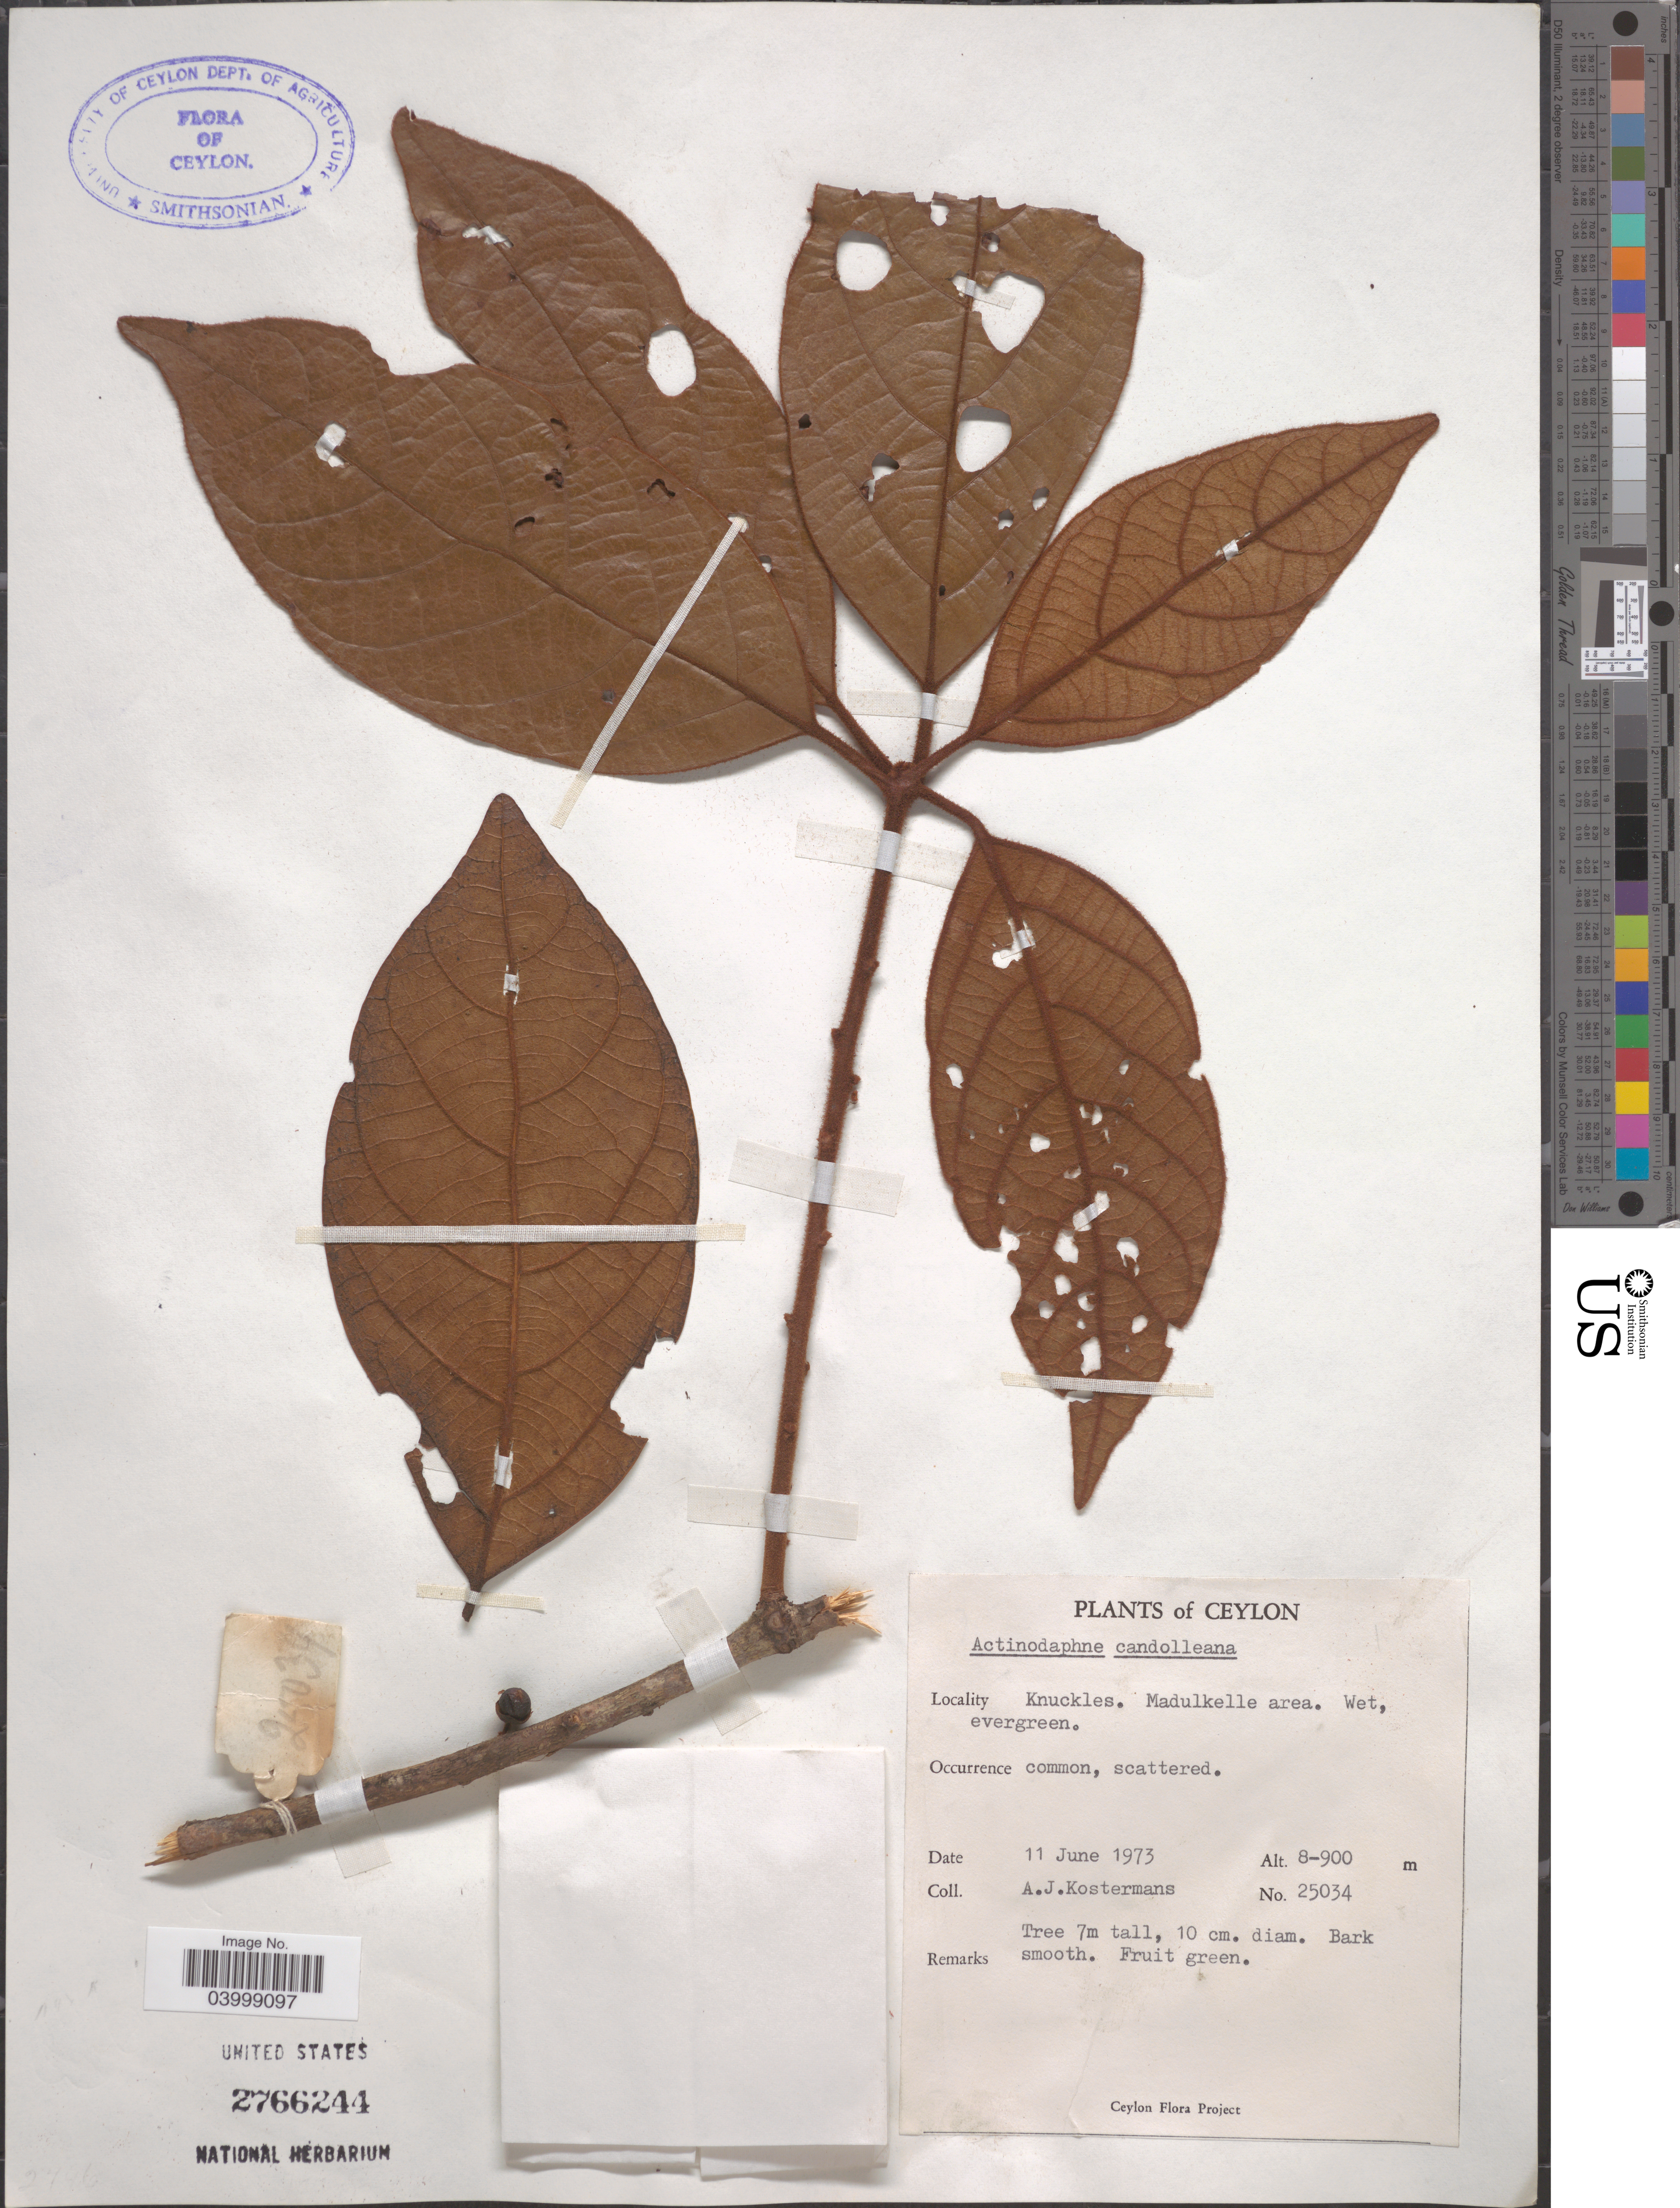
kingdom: Plantae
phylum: Tracheophyta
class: Magnoliopsida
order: Laurales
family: Lauraceae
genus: Actinodaphne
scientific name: Actinodaphne candolleana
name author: Meisn.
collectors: A. J. G. Kostermans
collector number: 25034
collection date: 1973-06-11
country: Sri Lanka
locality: Ceylon. Knuckles. Madulkelle area.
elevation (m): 800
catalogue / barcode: US 2766244